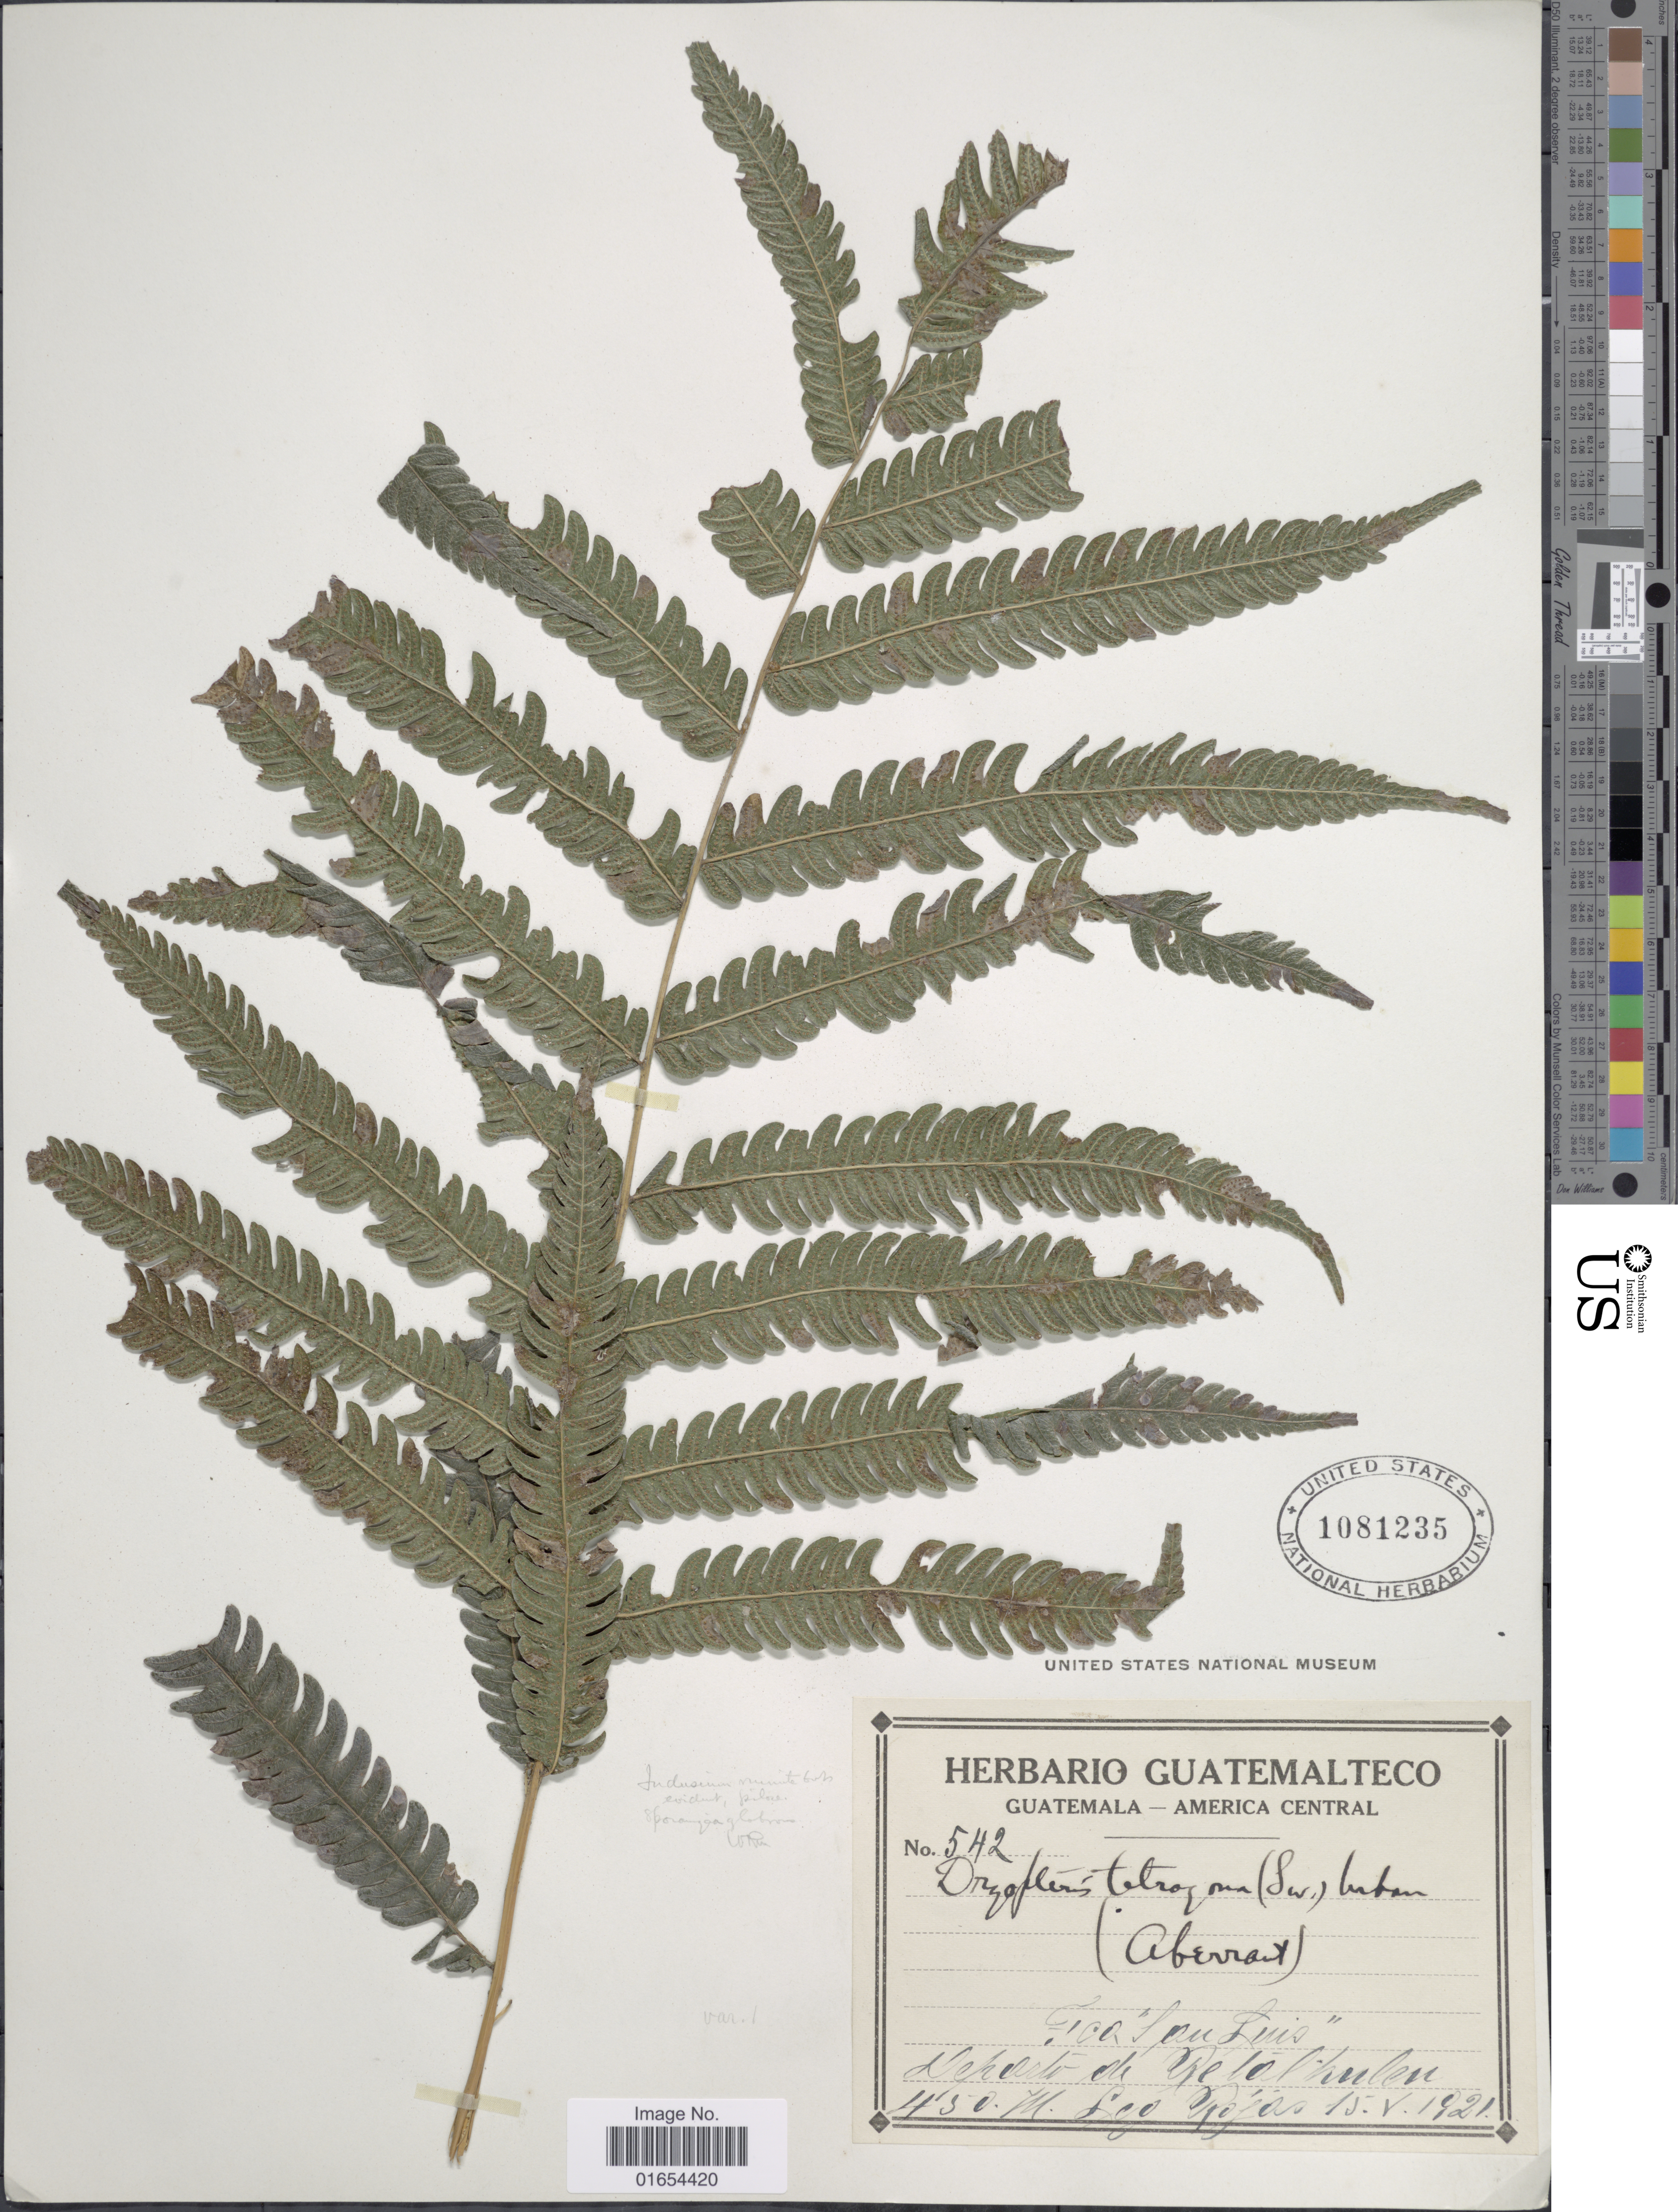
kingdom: Plantae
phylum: Tracheophyta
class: Polypodiopsida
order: Polypodiales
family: Thelypteridaceae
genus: Goniopteris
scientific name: Goniopteris tetragona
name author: (C. Presl) Sw.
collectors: Rojas, --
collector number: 542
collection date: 1921-05-15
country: Guatemala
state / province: Retalhuleu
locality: Fico "Lou Luis" Departo de Retalhuleu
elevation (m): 450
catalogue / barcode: US 1081235